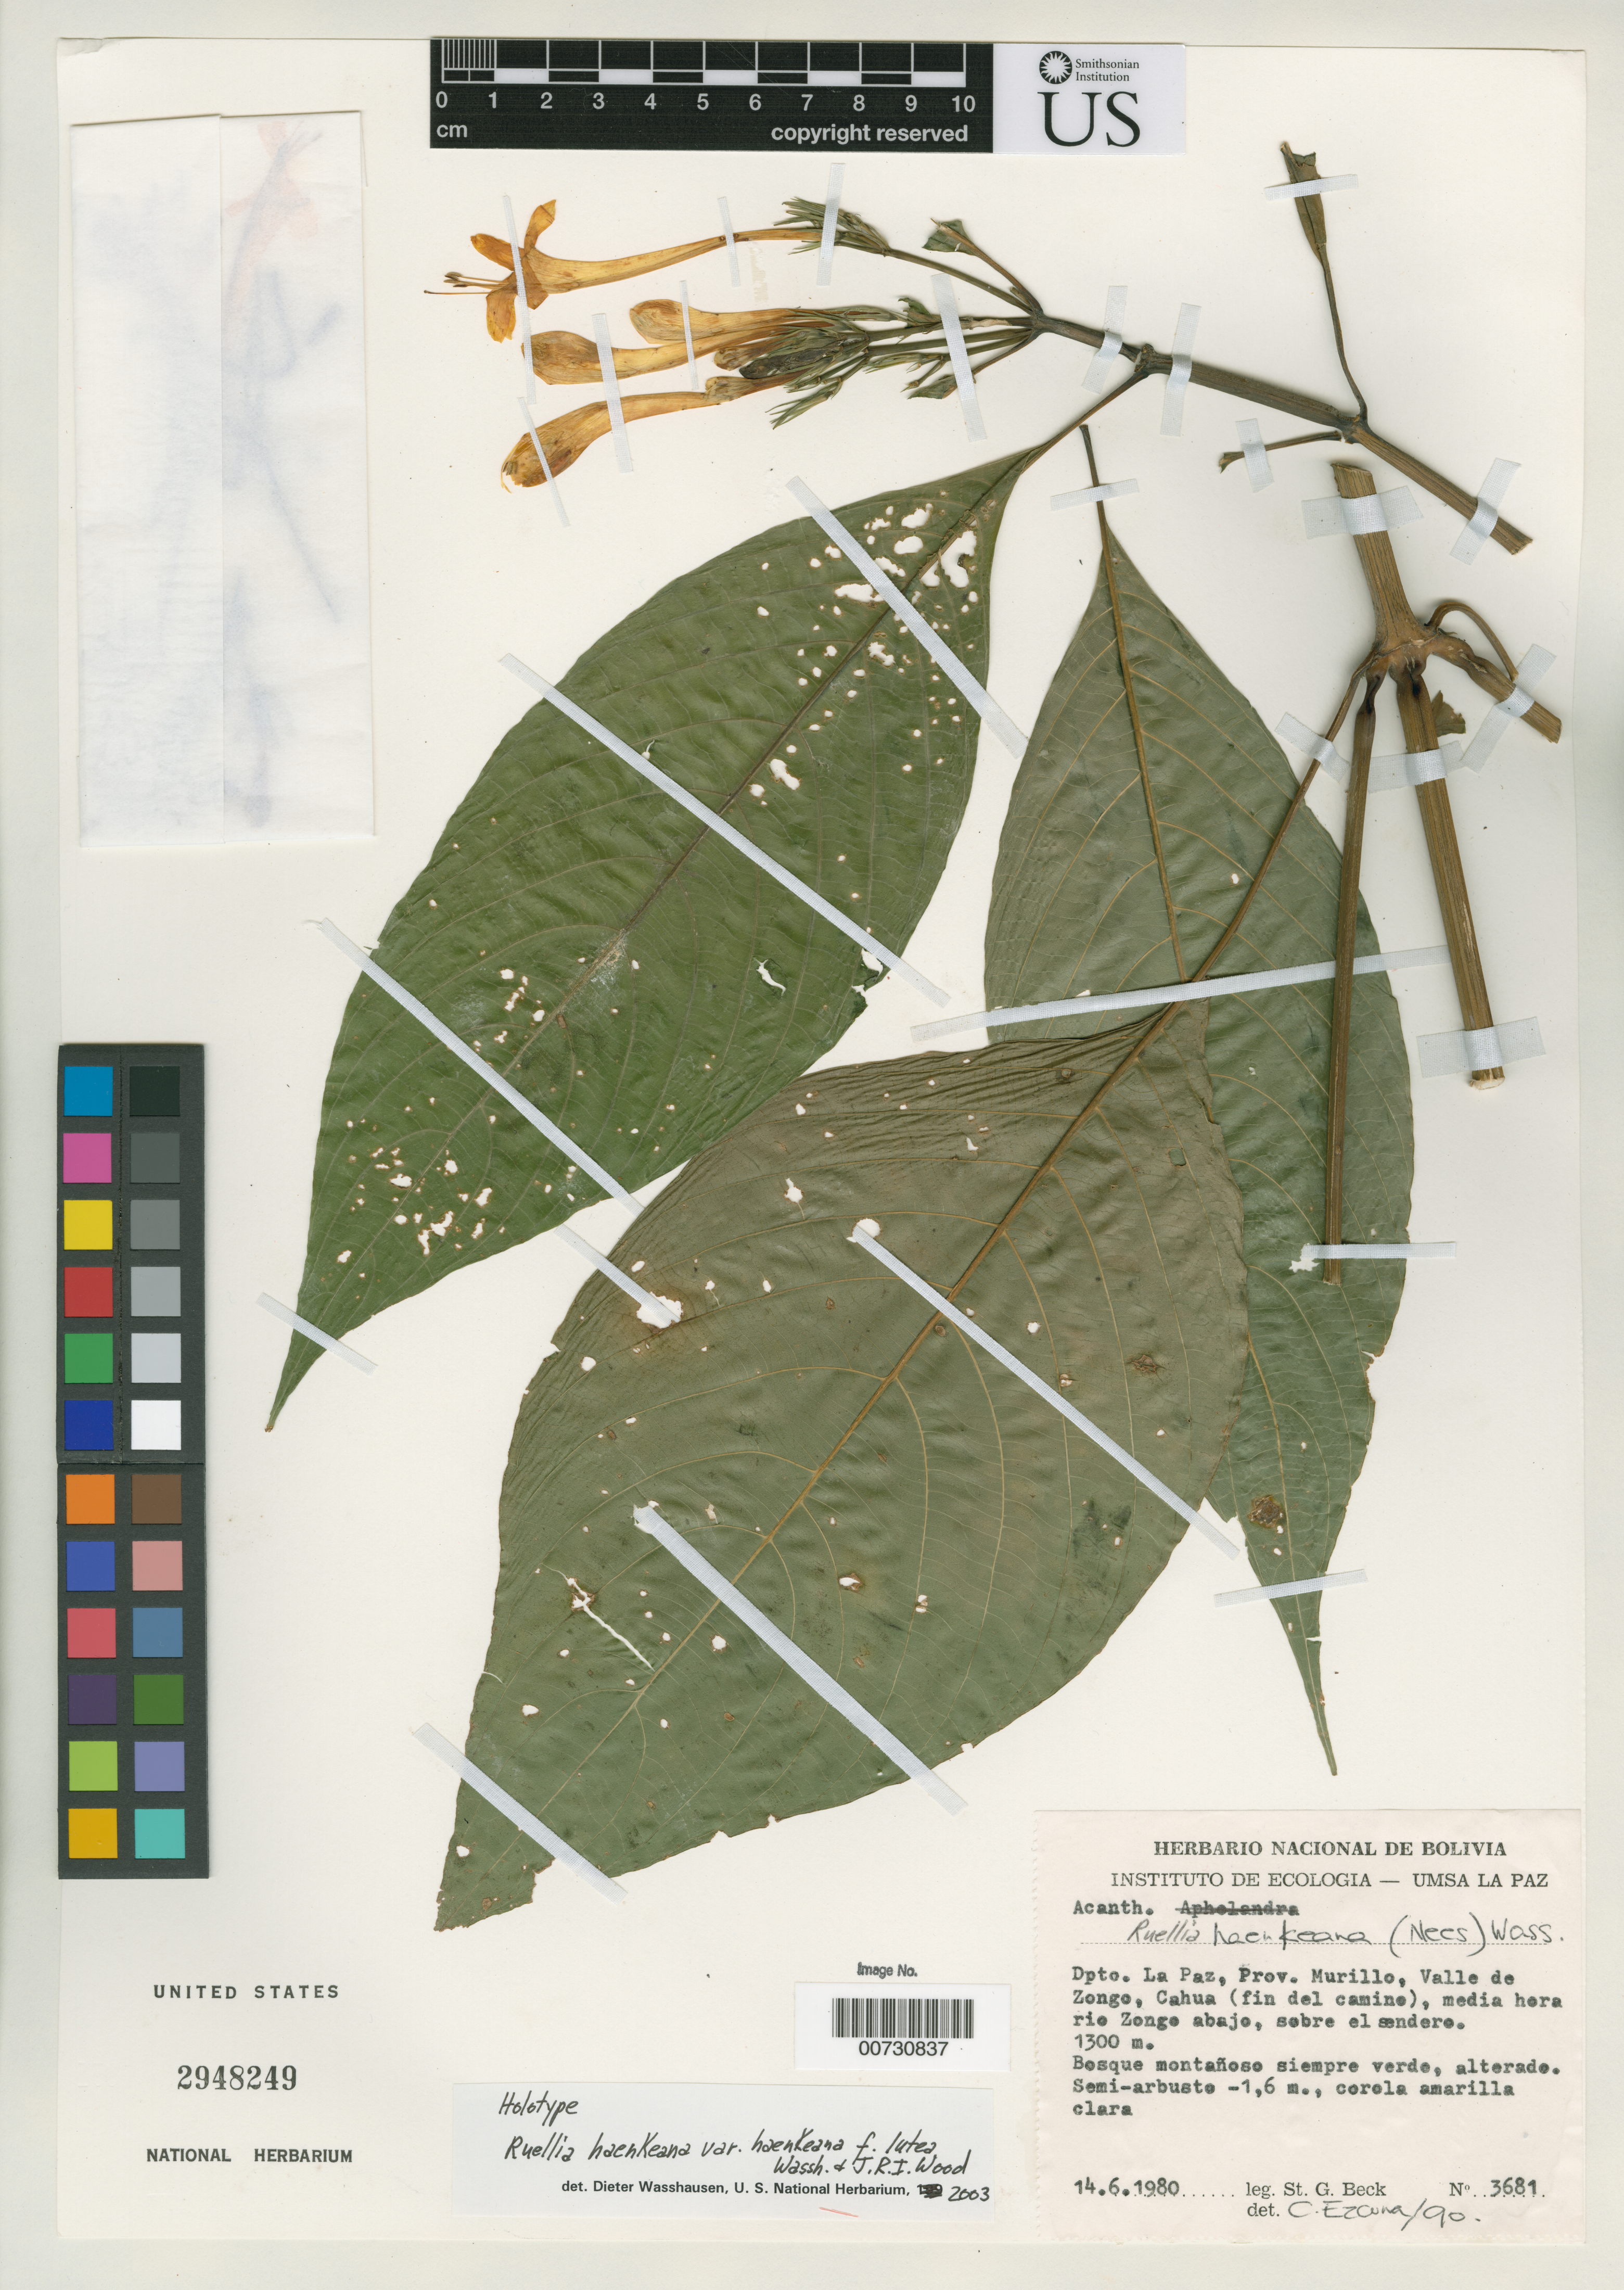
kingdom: Plantae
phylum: Tracheophyta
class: Magnoliopsida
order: Lamiales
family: Acanthaceae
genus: Ruellia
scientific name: Ruellia haenkeana f. lutea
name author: Wassh. & J.R.I. Wood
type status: Holotype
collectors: S. G. Beck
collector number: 3681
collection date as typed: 14 Jun 1980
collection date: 1980-06-14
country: Bolivia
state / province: La Paz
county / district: Murillo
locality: Valle de Zongo, Cahua (fin del camino), media hora rio Zongo abajo, sobre el sendero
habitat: Bosque montañso siempre verde, alterado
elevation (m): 1300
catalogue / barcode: US 2948249